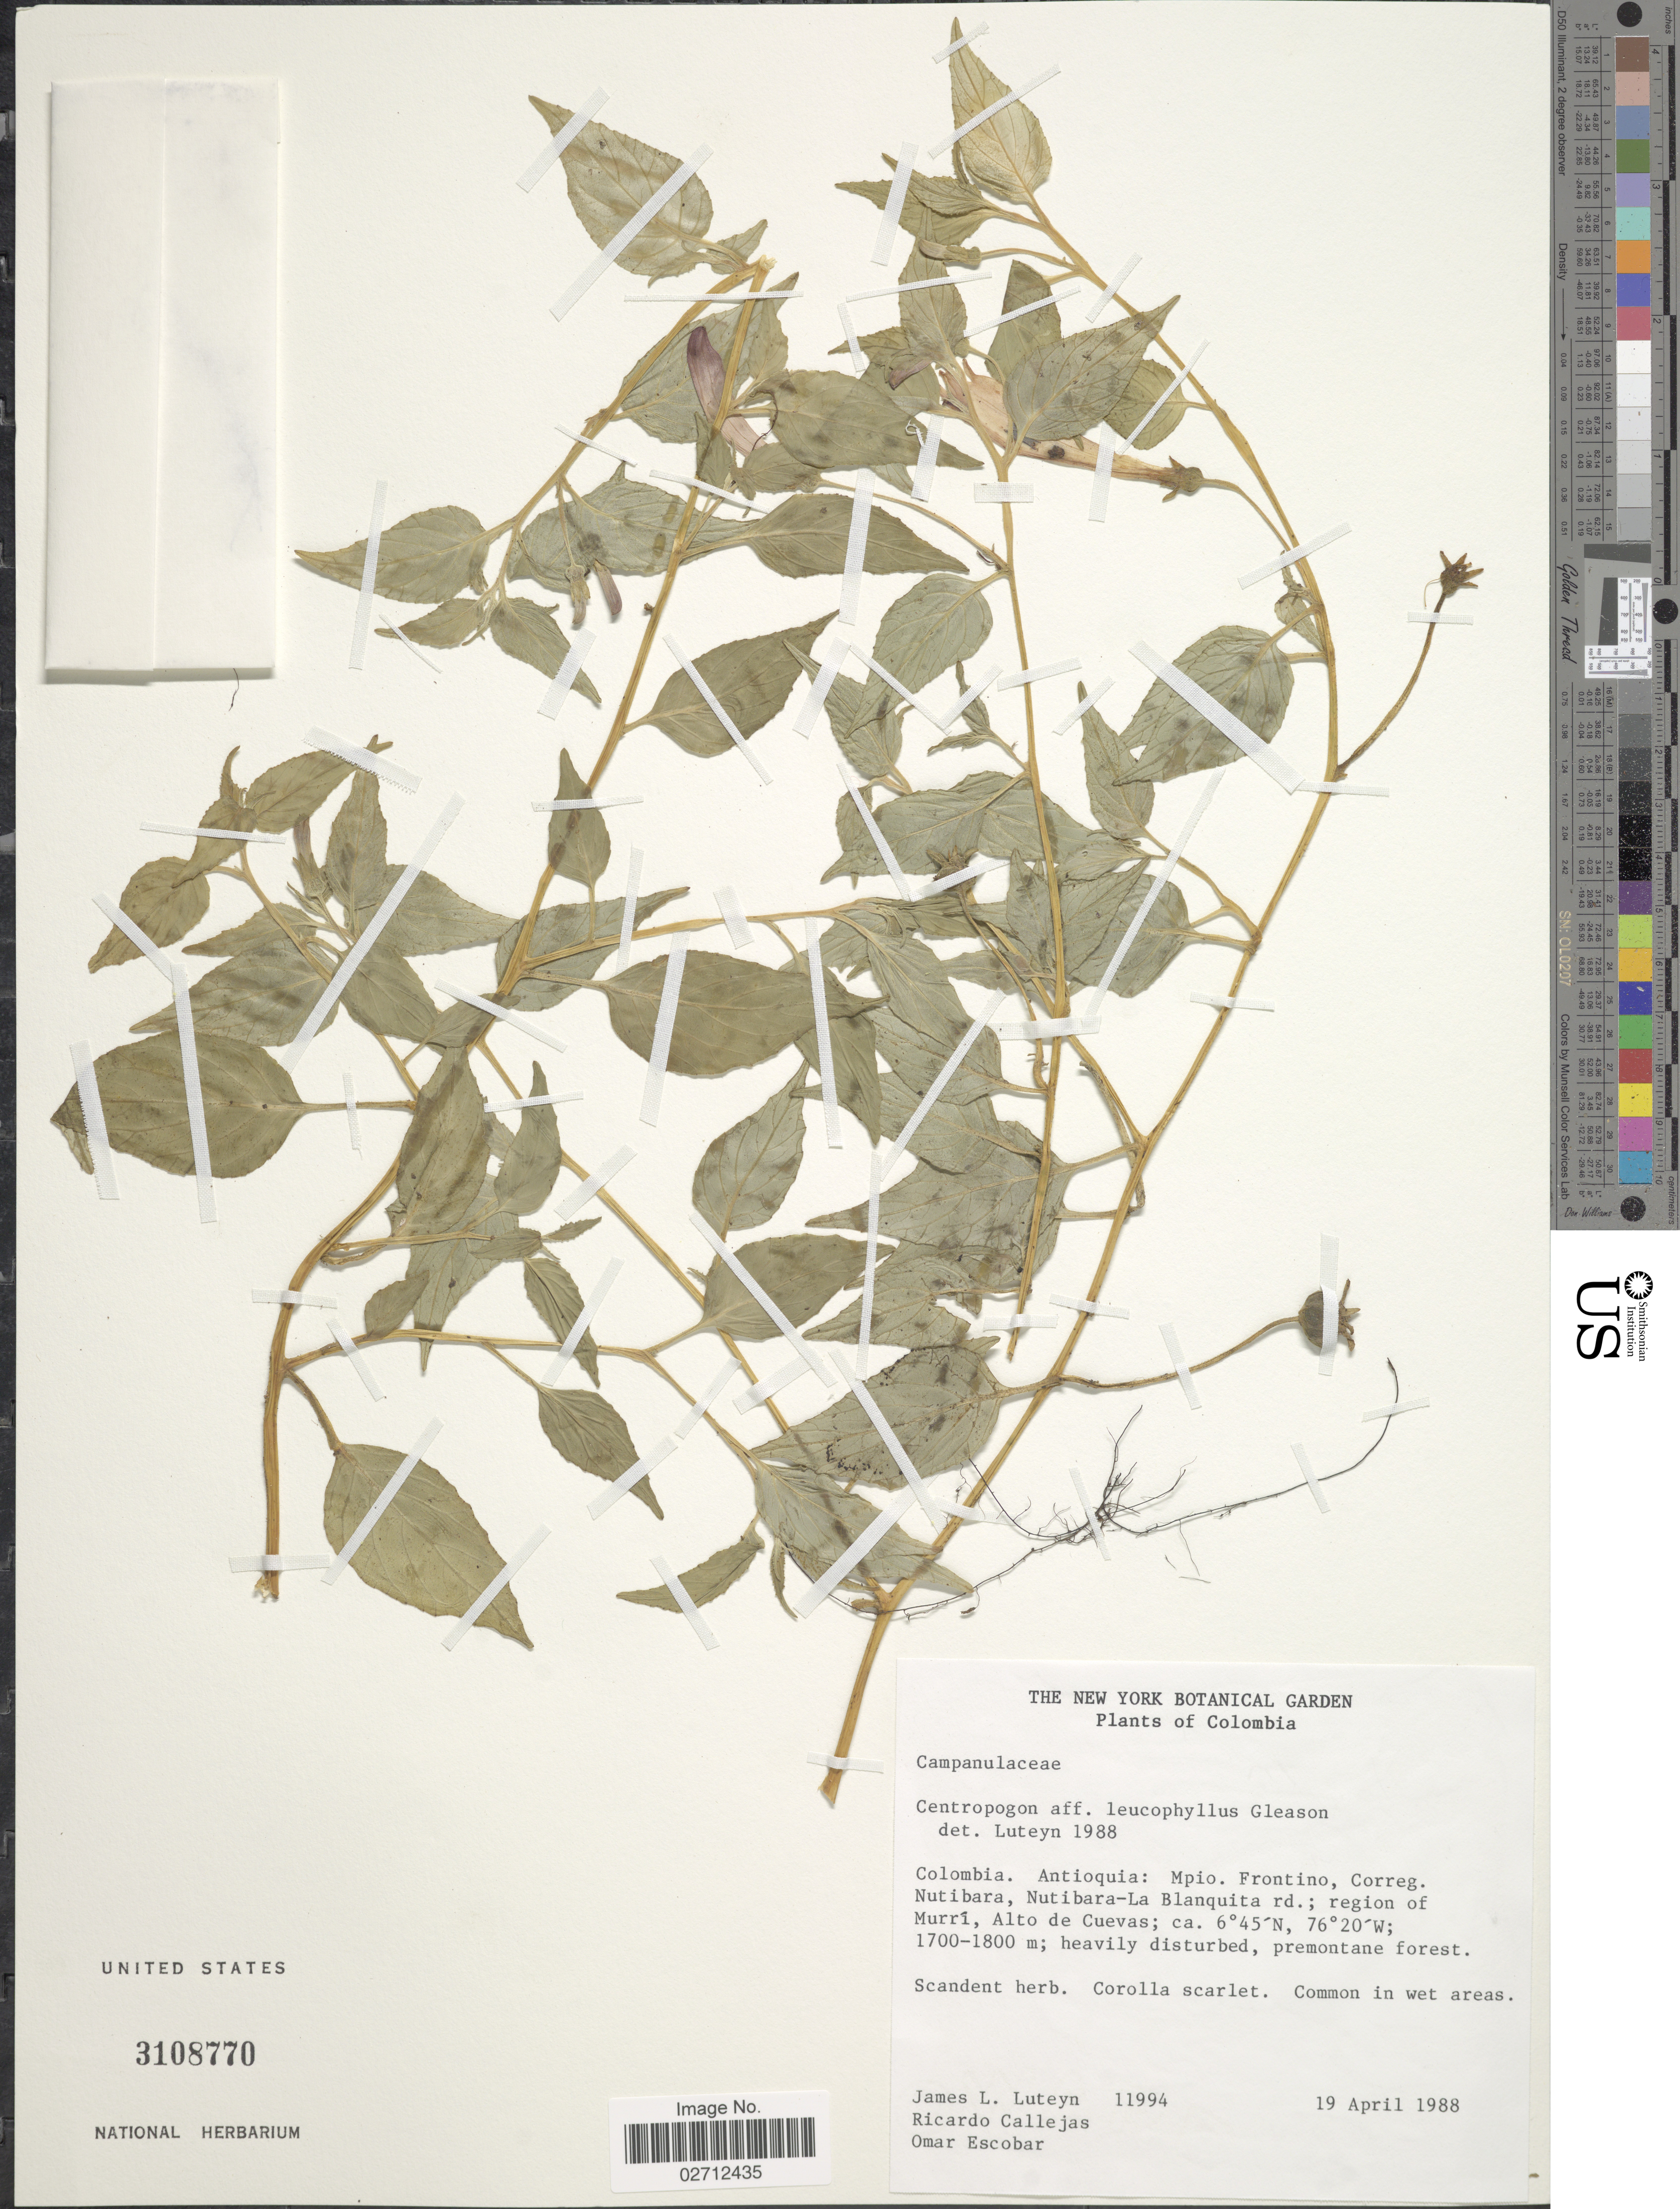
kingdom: Plantae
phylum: Tracheophyta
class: Magnoliopsida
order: Asterales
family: Campanulaceae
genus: Centropogon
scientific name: Centropogon leucophyllus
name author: Gleason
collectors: J. L. Luteyn, R. Callejas & O. D. Escobar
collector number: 11994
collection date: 1988-04-19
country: Colombia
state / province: Antioquia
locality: Mpio Frontino, Coreg. Nutibara, Nutibara-La Blanquita rd.; region of Murrí, Alto de Cuevas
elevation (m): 1700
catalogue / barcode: US 3108770